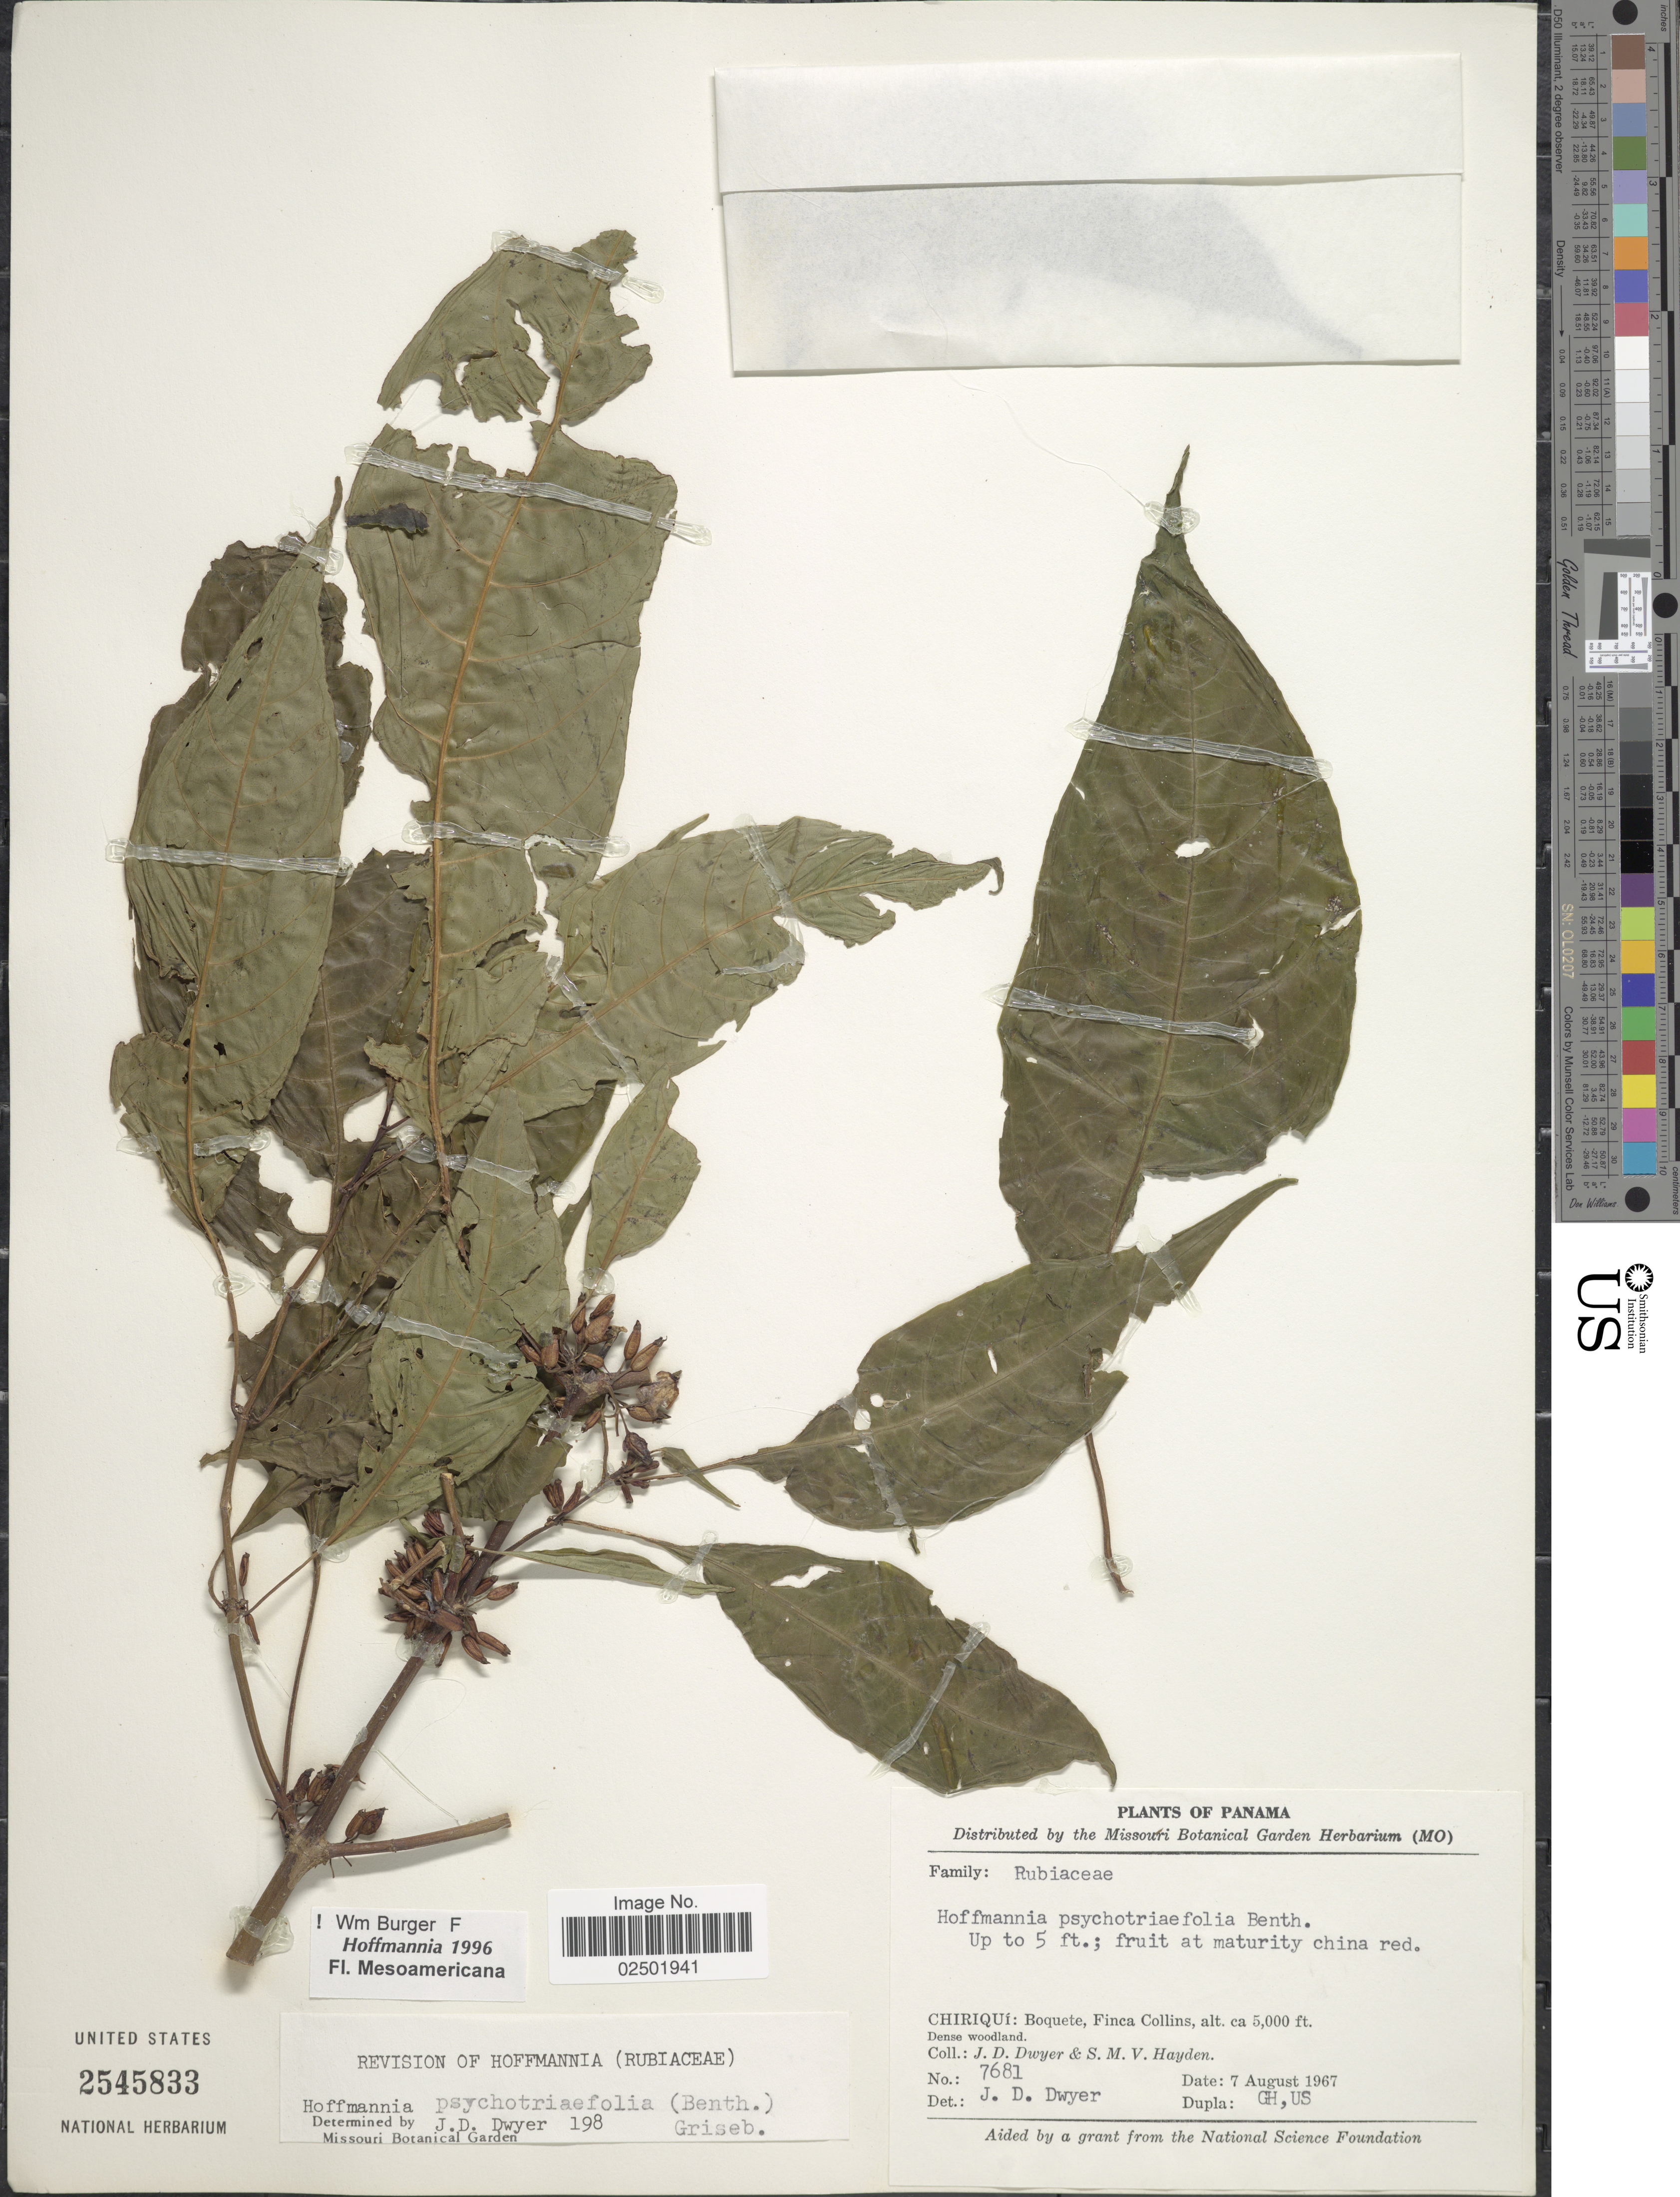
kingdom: Plantae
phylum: Tracheophyta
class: Magnoliopsida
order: Gentianales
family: Rubiaceae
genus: Hoffmannia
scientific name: Hoffmannia psychotriifolia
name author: (Benth.) Griseb.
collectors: J. D. Dwyer & S. M. Hayden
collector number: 7681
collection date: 1967-08-07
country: Panama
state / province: Chiriqui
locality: Boquete, Finca Collins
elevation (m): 1524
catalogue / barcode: US 2545833